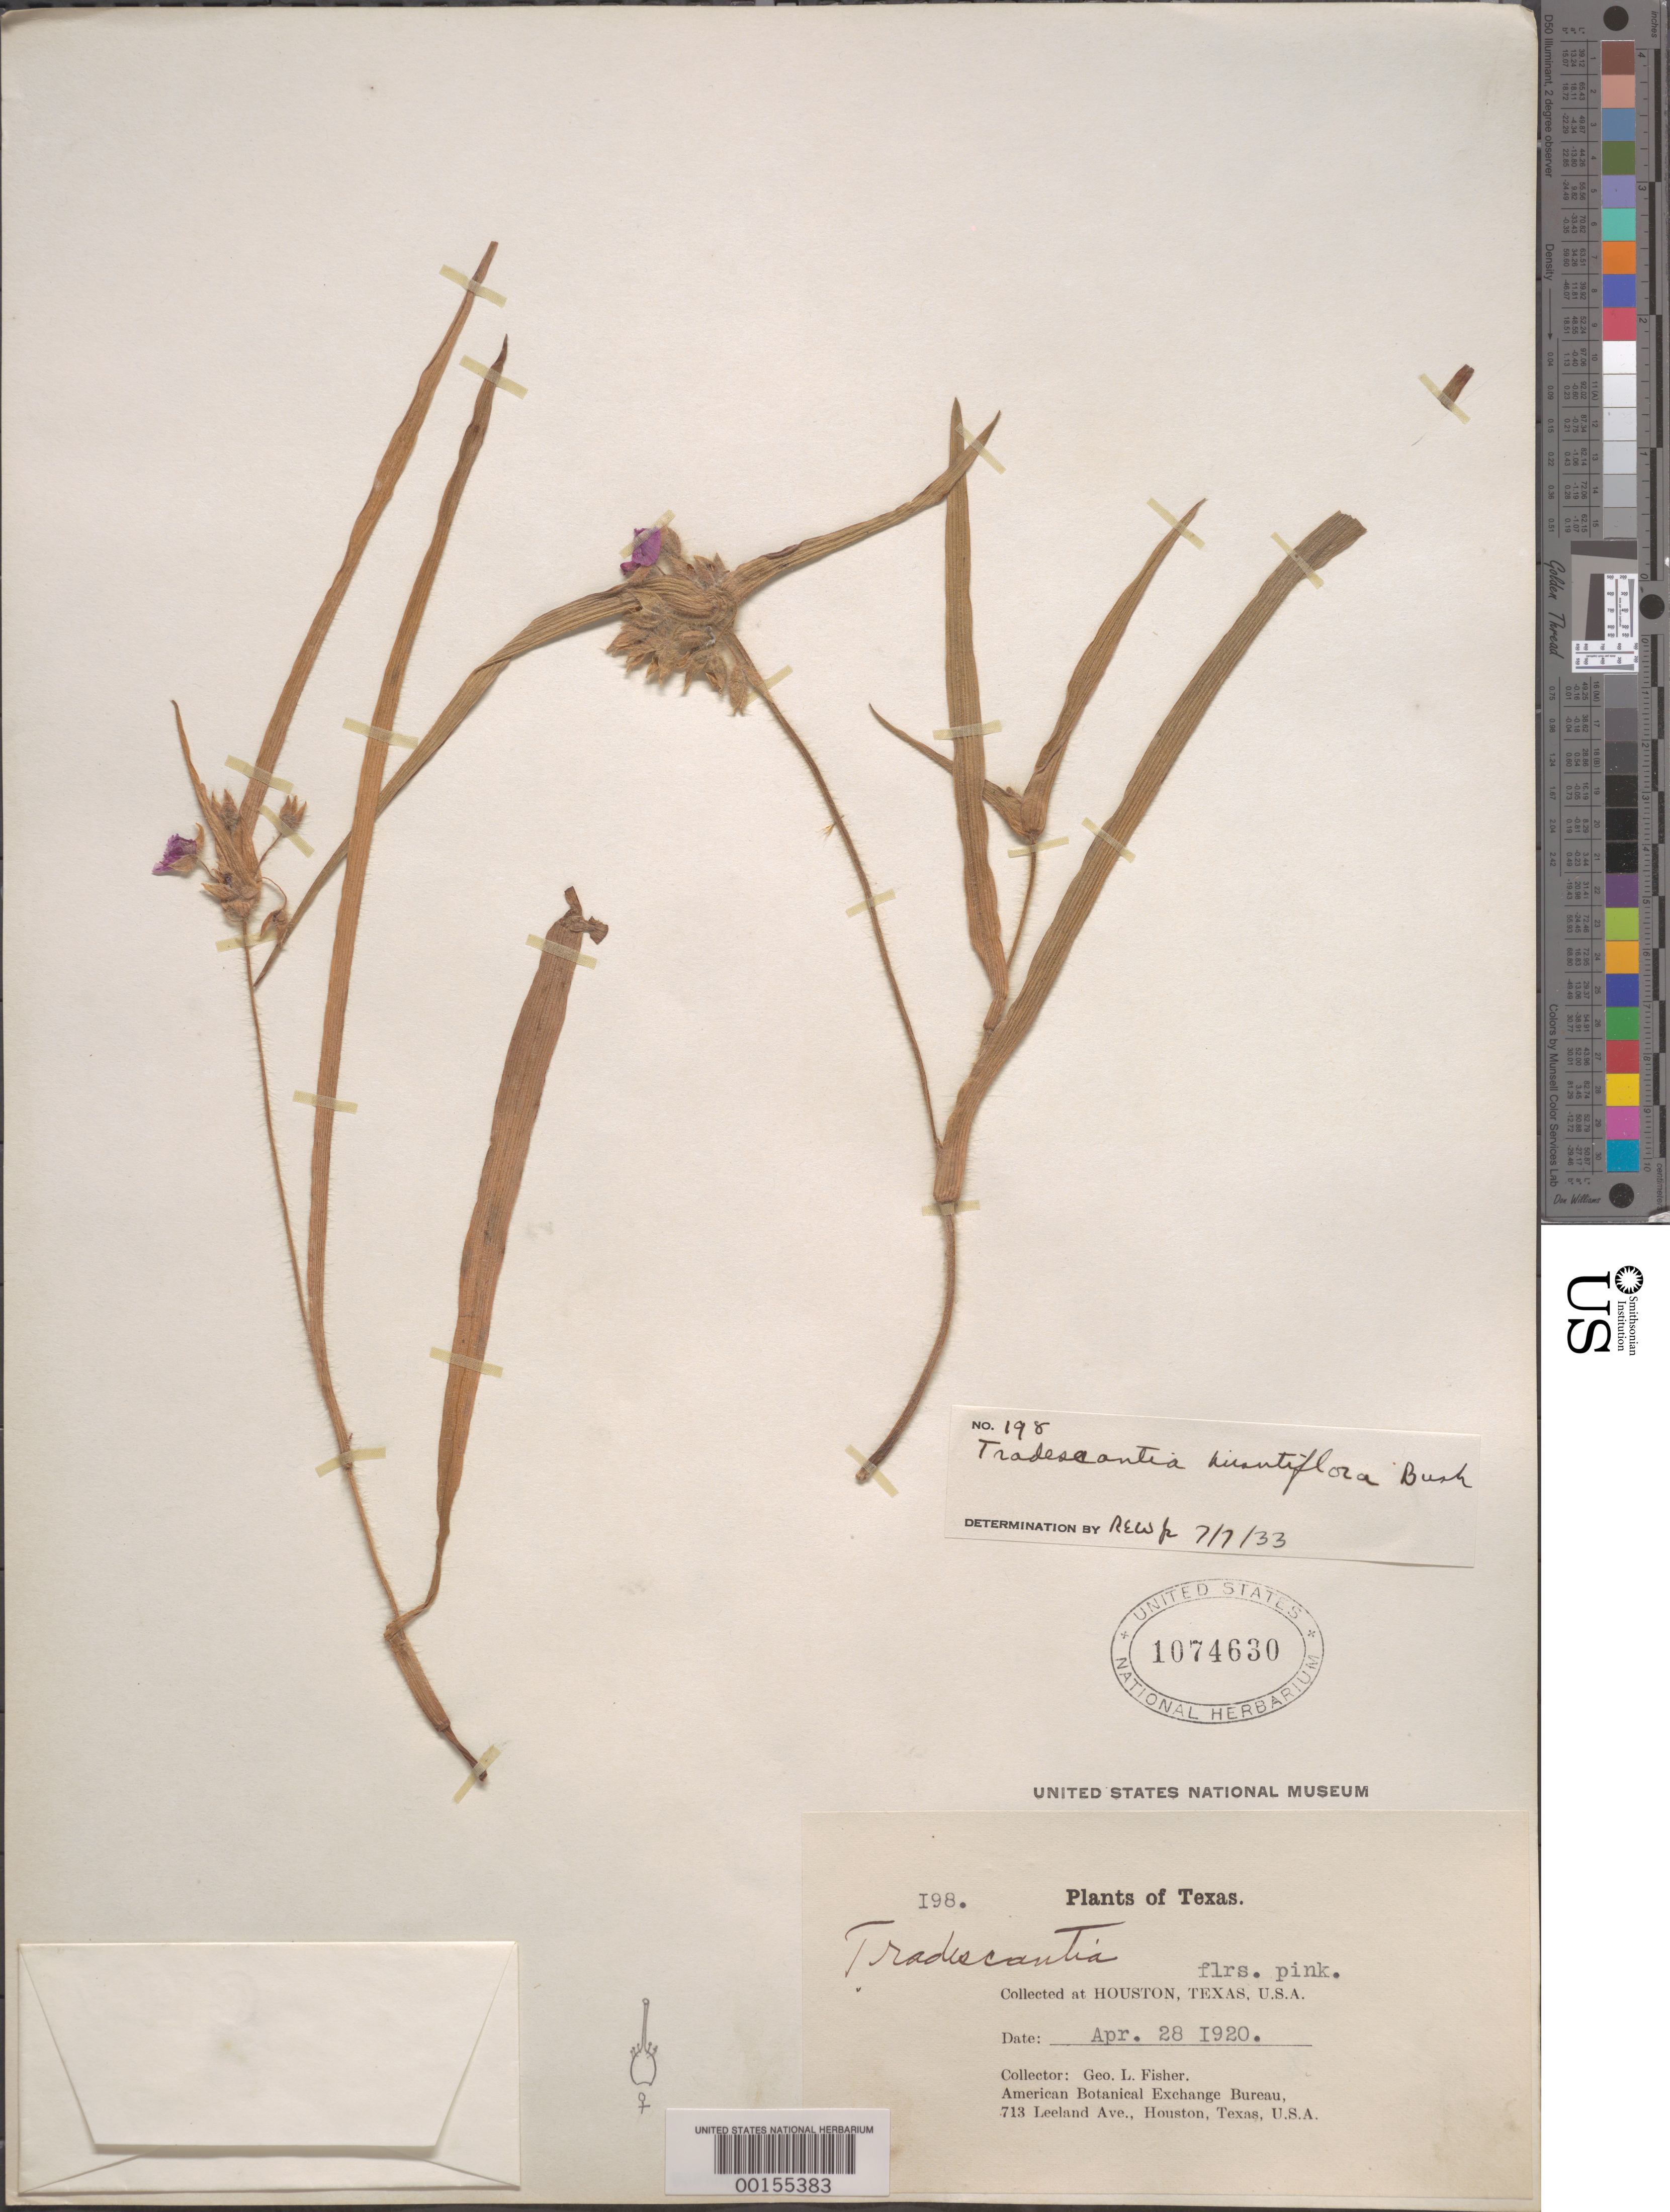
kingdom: Plantae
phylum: Tracheophyta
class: Liliopsida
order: Commelinales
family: Commelinaceae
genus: Tradescantia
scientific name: Tradescantia hirsutiflora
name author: Bush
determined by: Woodward, R. E.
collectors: G. L. Fisher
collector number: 198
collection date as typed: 28 Apr 1920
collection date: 1920-04-28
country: United States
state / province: Texas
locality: Houston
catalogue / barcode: US 1074630